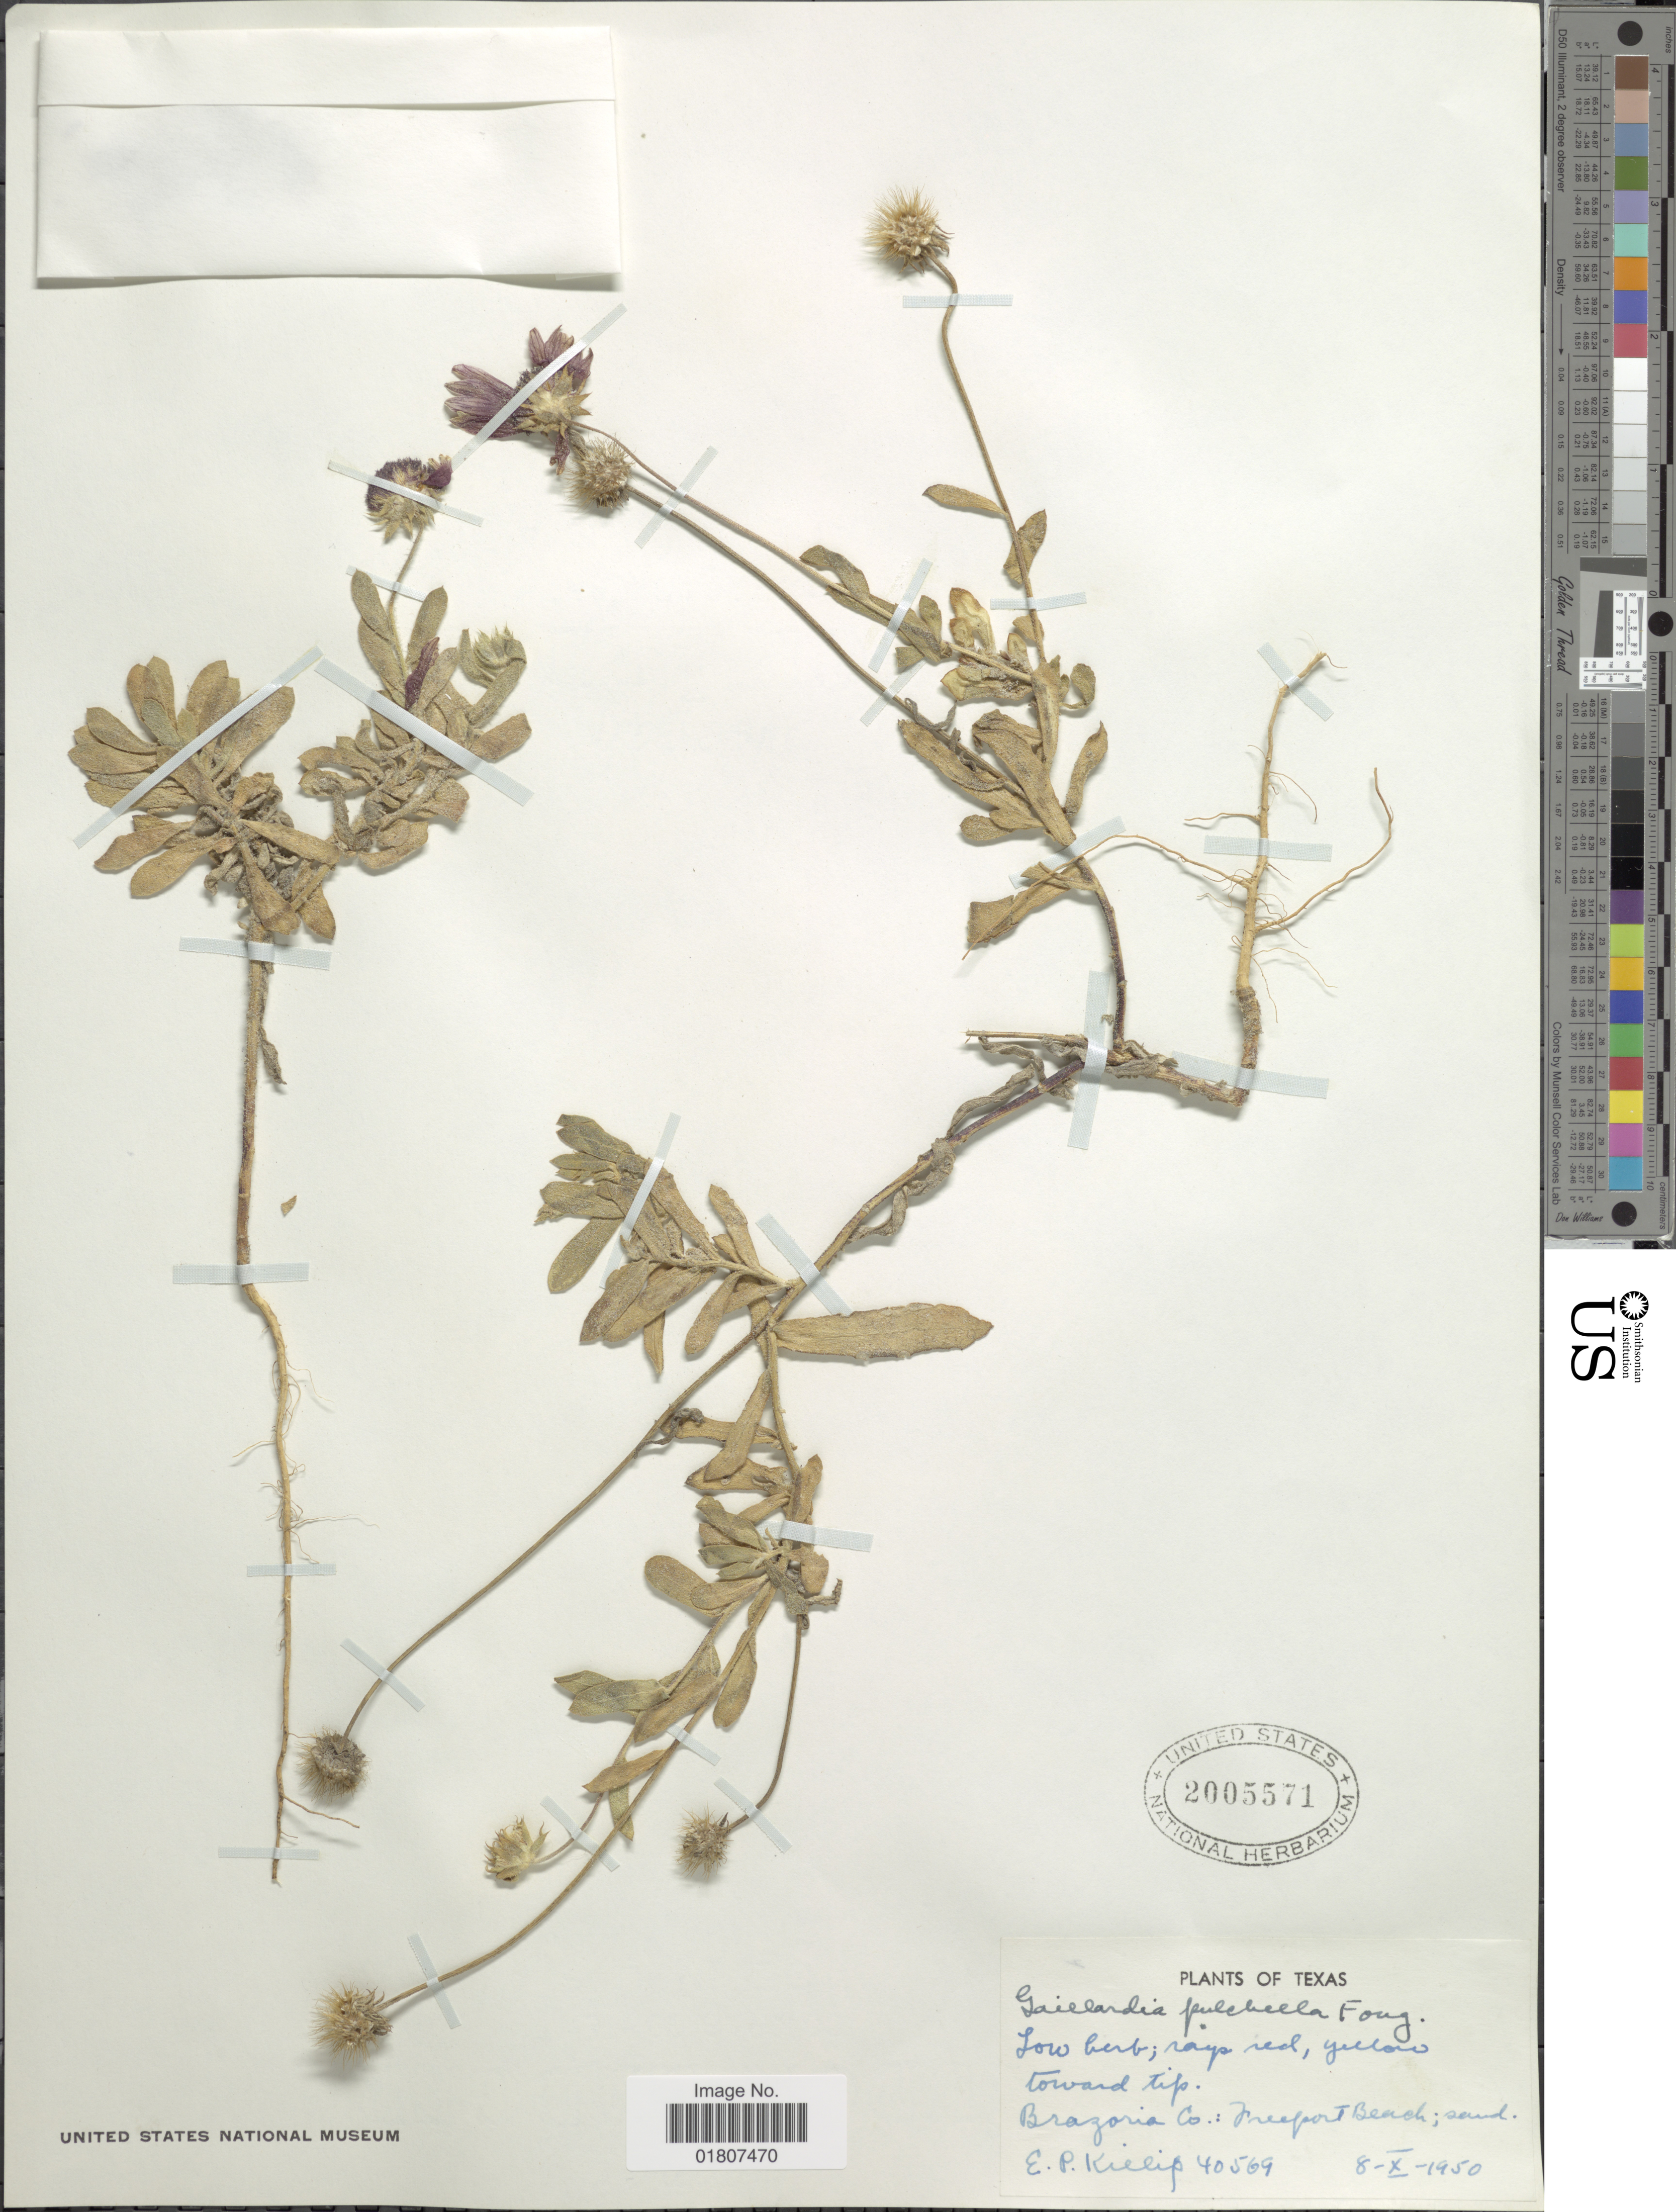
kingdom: Plantae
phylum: Tracheophyta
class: Magnoliopsida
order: Asterales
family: Asteraceae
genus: Gaillardia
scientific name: Gaillardia pulchella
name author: Foug.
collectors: E. P. Killip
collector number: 40569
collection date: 1950-10-08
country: United States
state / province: Texas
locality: Brazoria Co.: Freeport Beach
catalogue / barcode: US 2005571